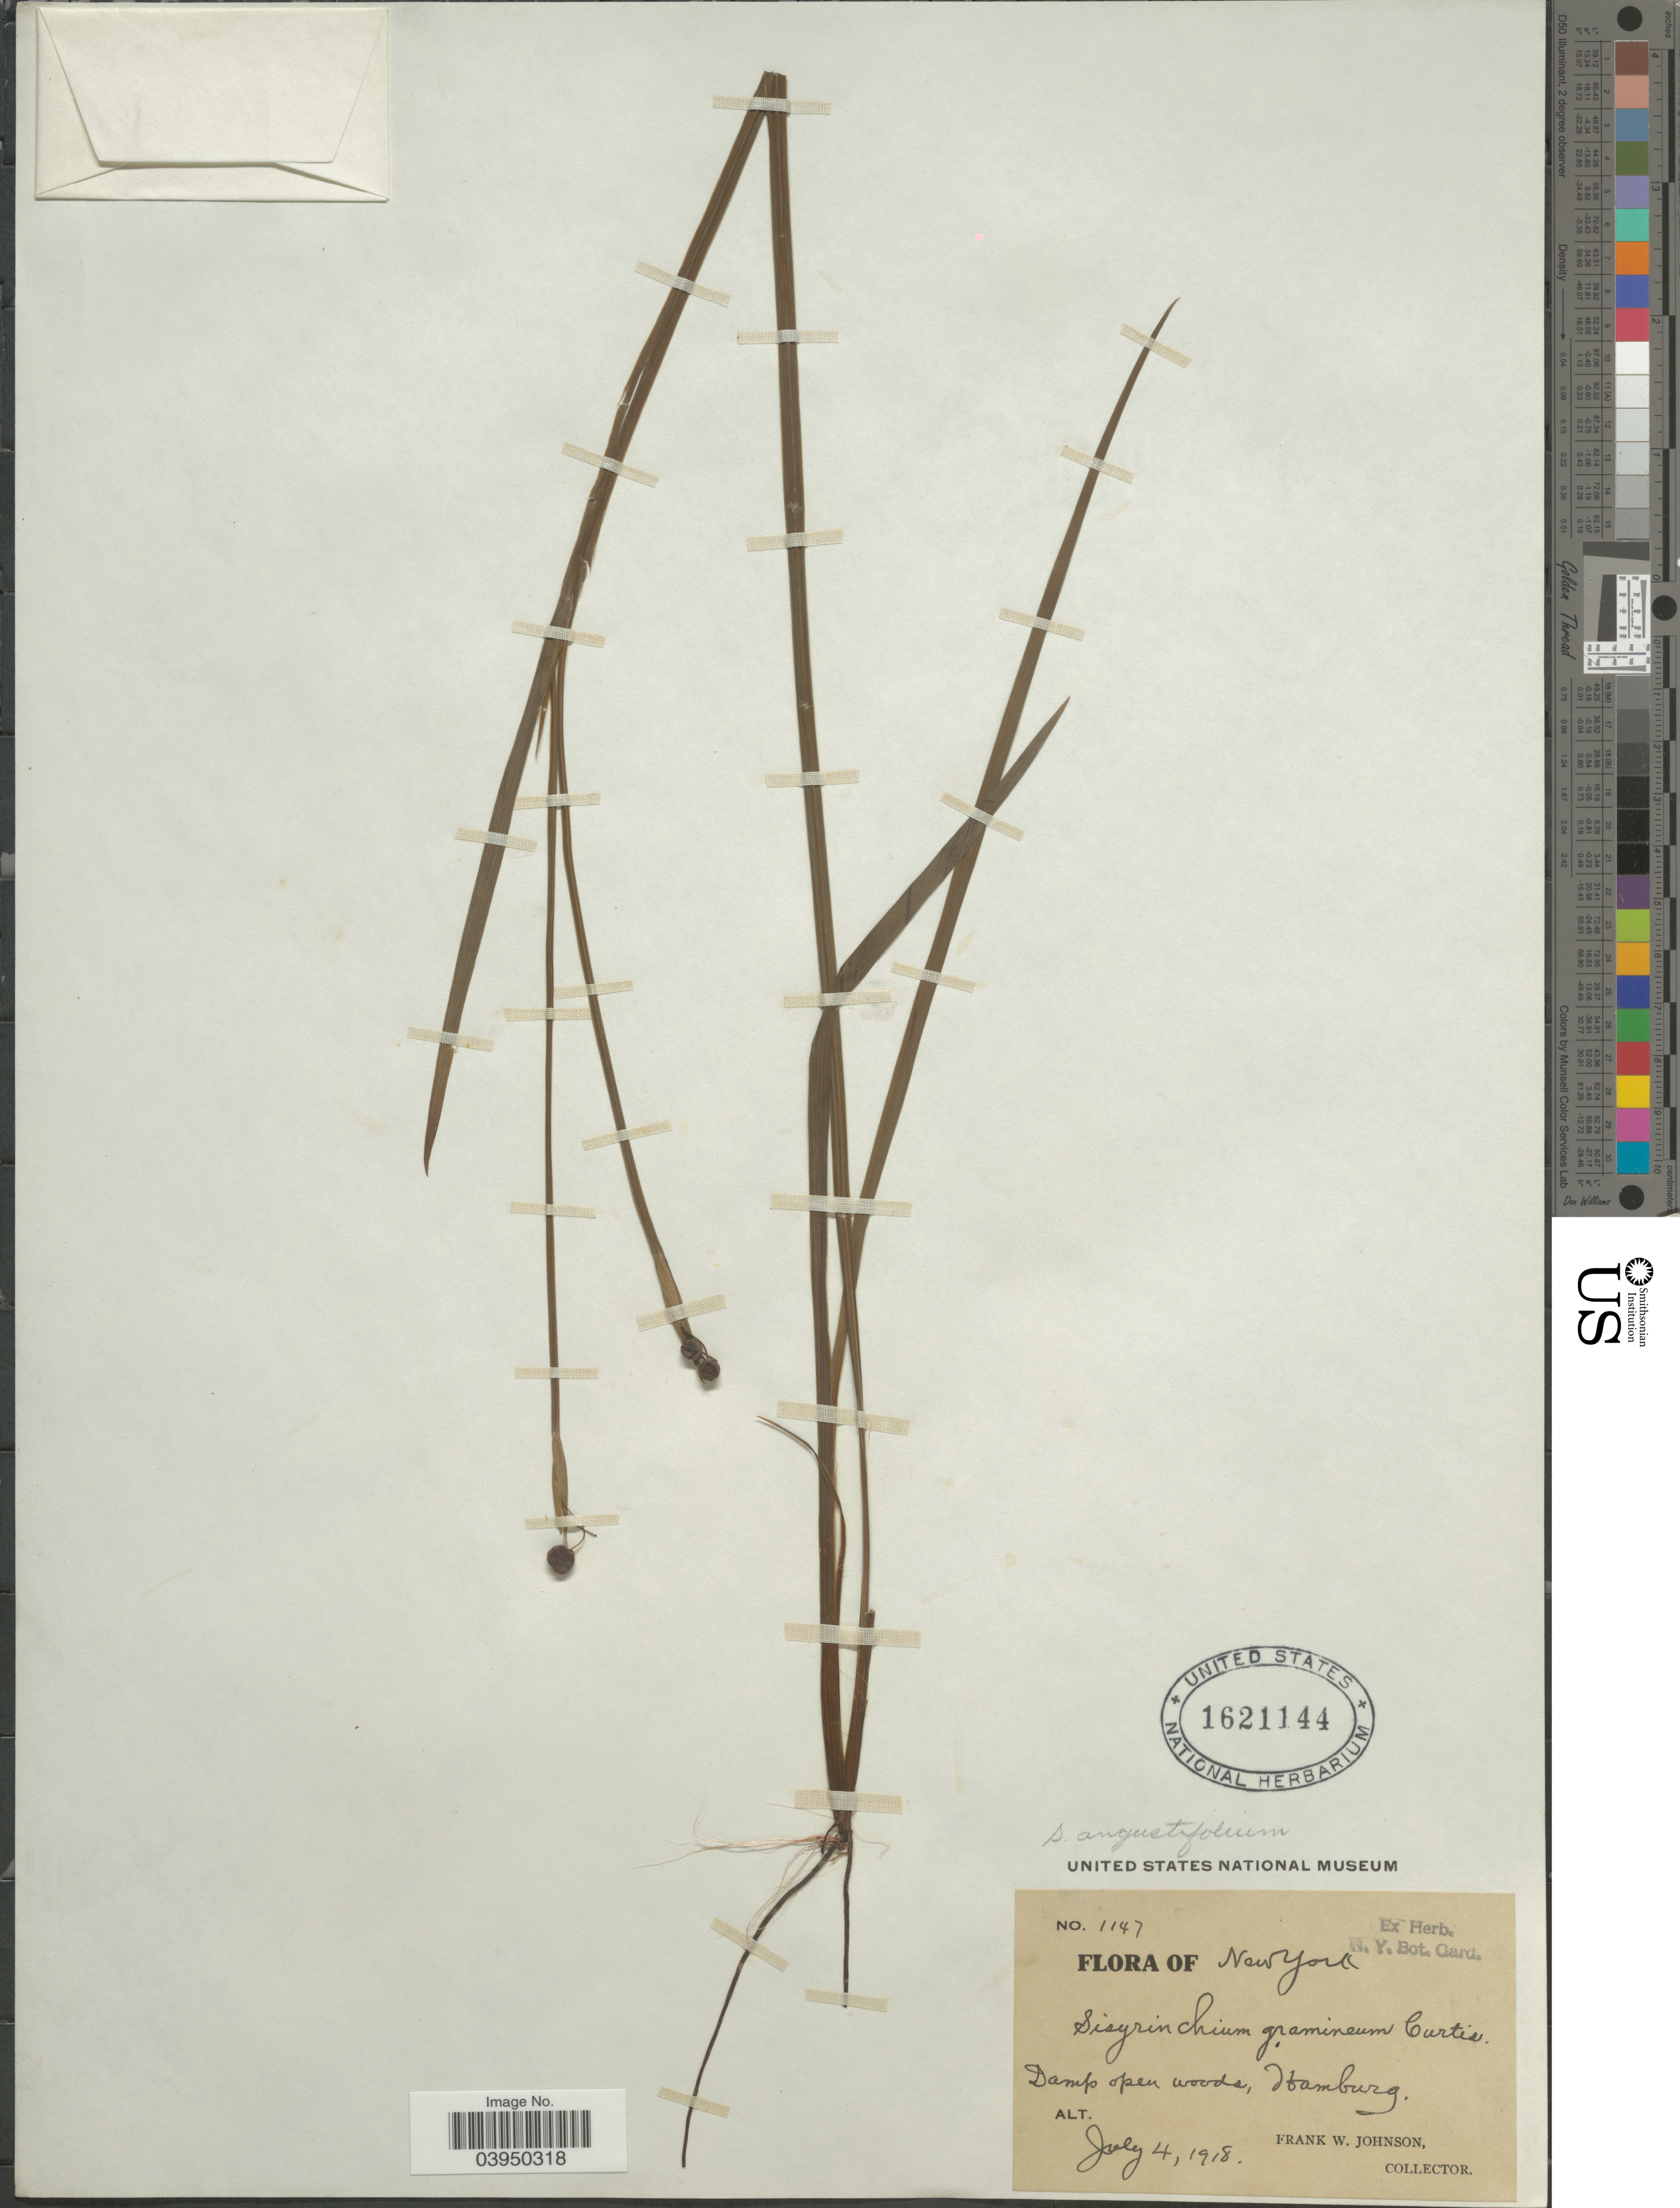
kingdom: Plantae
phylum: Tracheophyta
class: Liliopsida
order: Asparagales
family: Iridaceae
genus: Sisyrinchium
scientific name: Sisyrinchium angustifolium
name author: Mill.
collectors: F. W. Johnson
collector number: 1147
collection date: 1918-07-04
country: United States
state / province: New York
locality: Hamburg.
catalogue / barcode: US 1621144